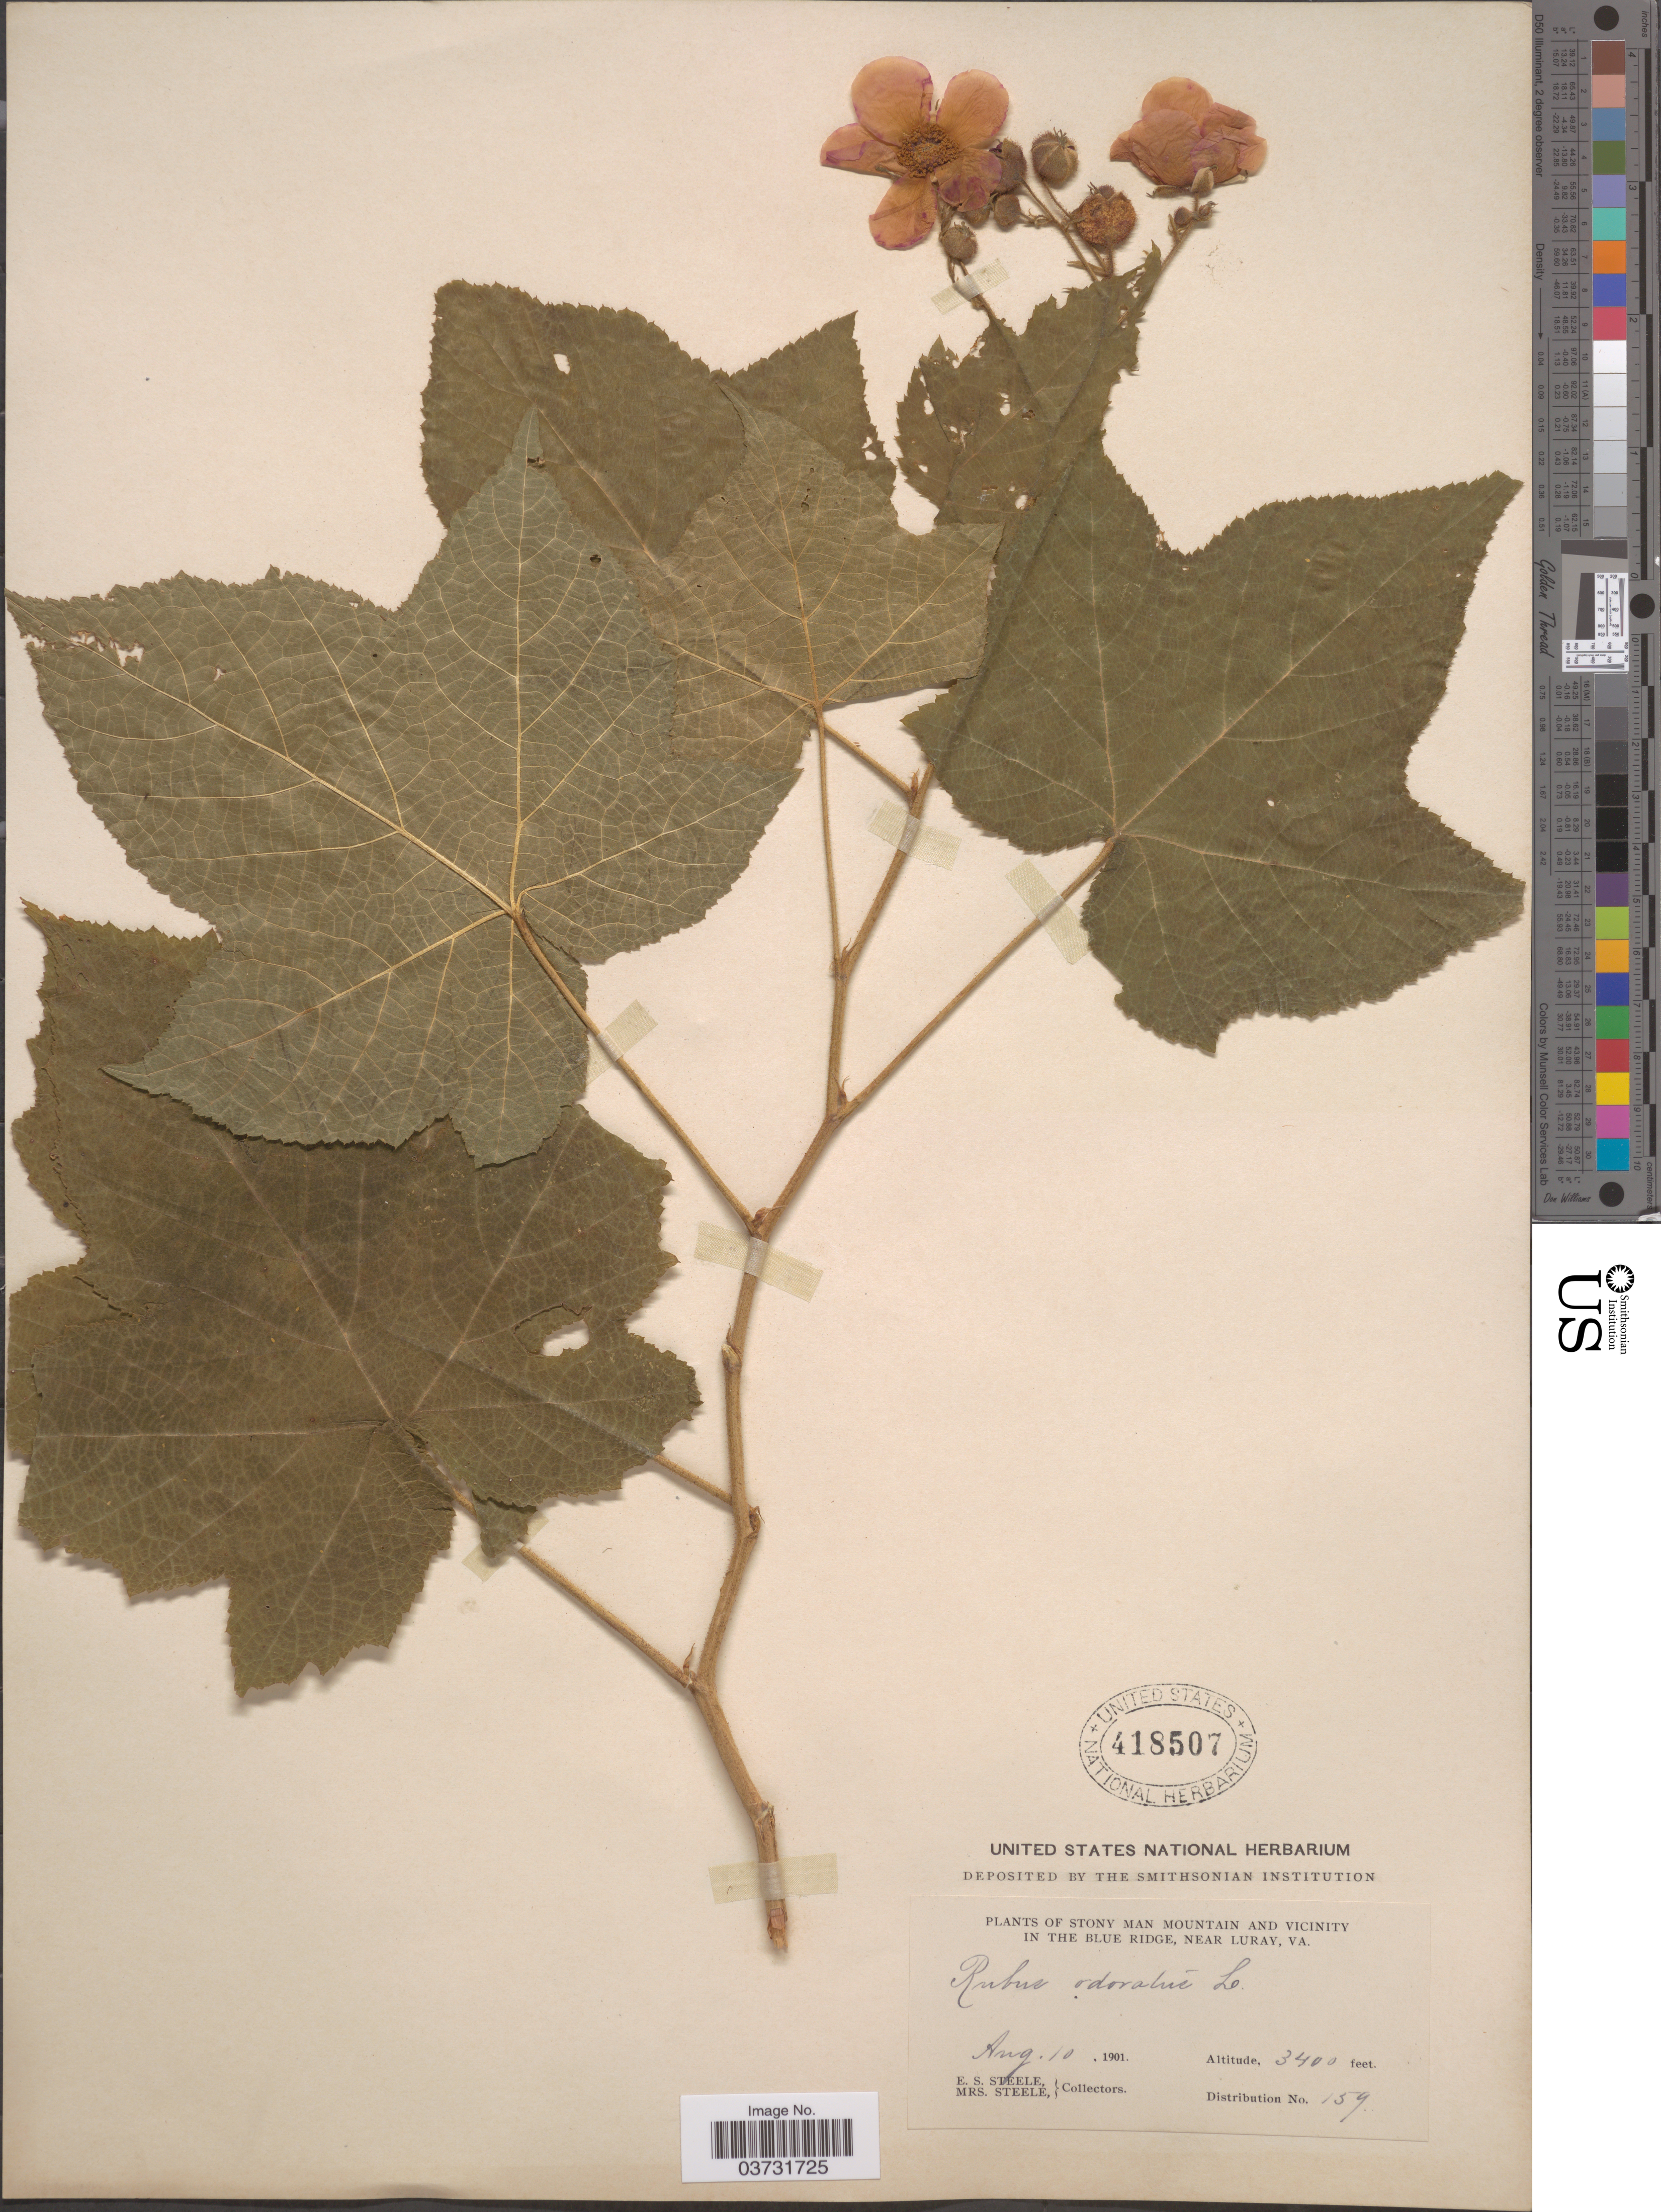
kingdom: Plantae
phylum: Tracheophyta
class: Magnoliopsida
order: Rosales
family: Rosaceae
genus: Rubus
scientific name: Rubus odoratus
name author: L.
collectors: E. Steele & Mrs. E. S. Steele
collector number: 159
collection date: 1901-08-10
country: United States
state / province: Virginia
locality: Stony Man Mountain and vicinity in the Blue Ridge, near Luray.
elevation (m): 1036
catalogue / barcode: US 418507